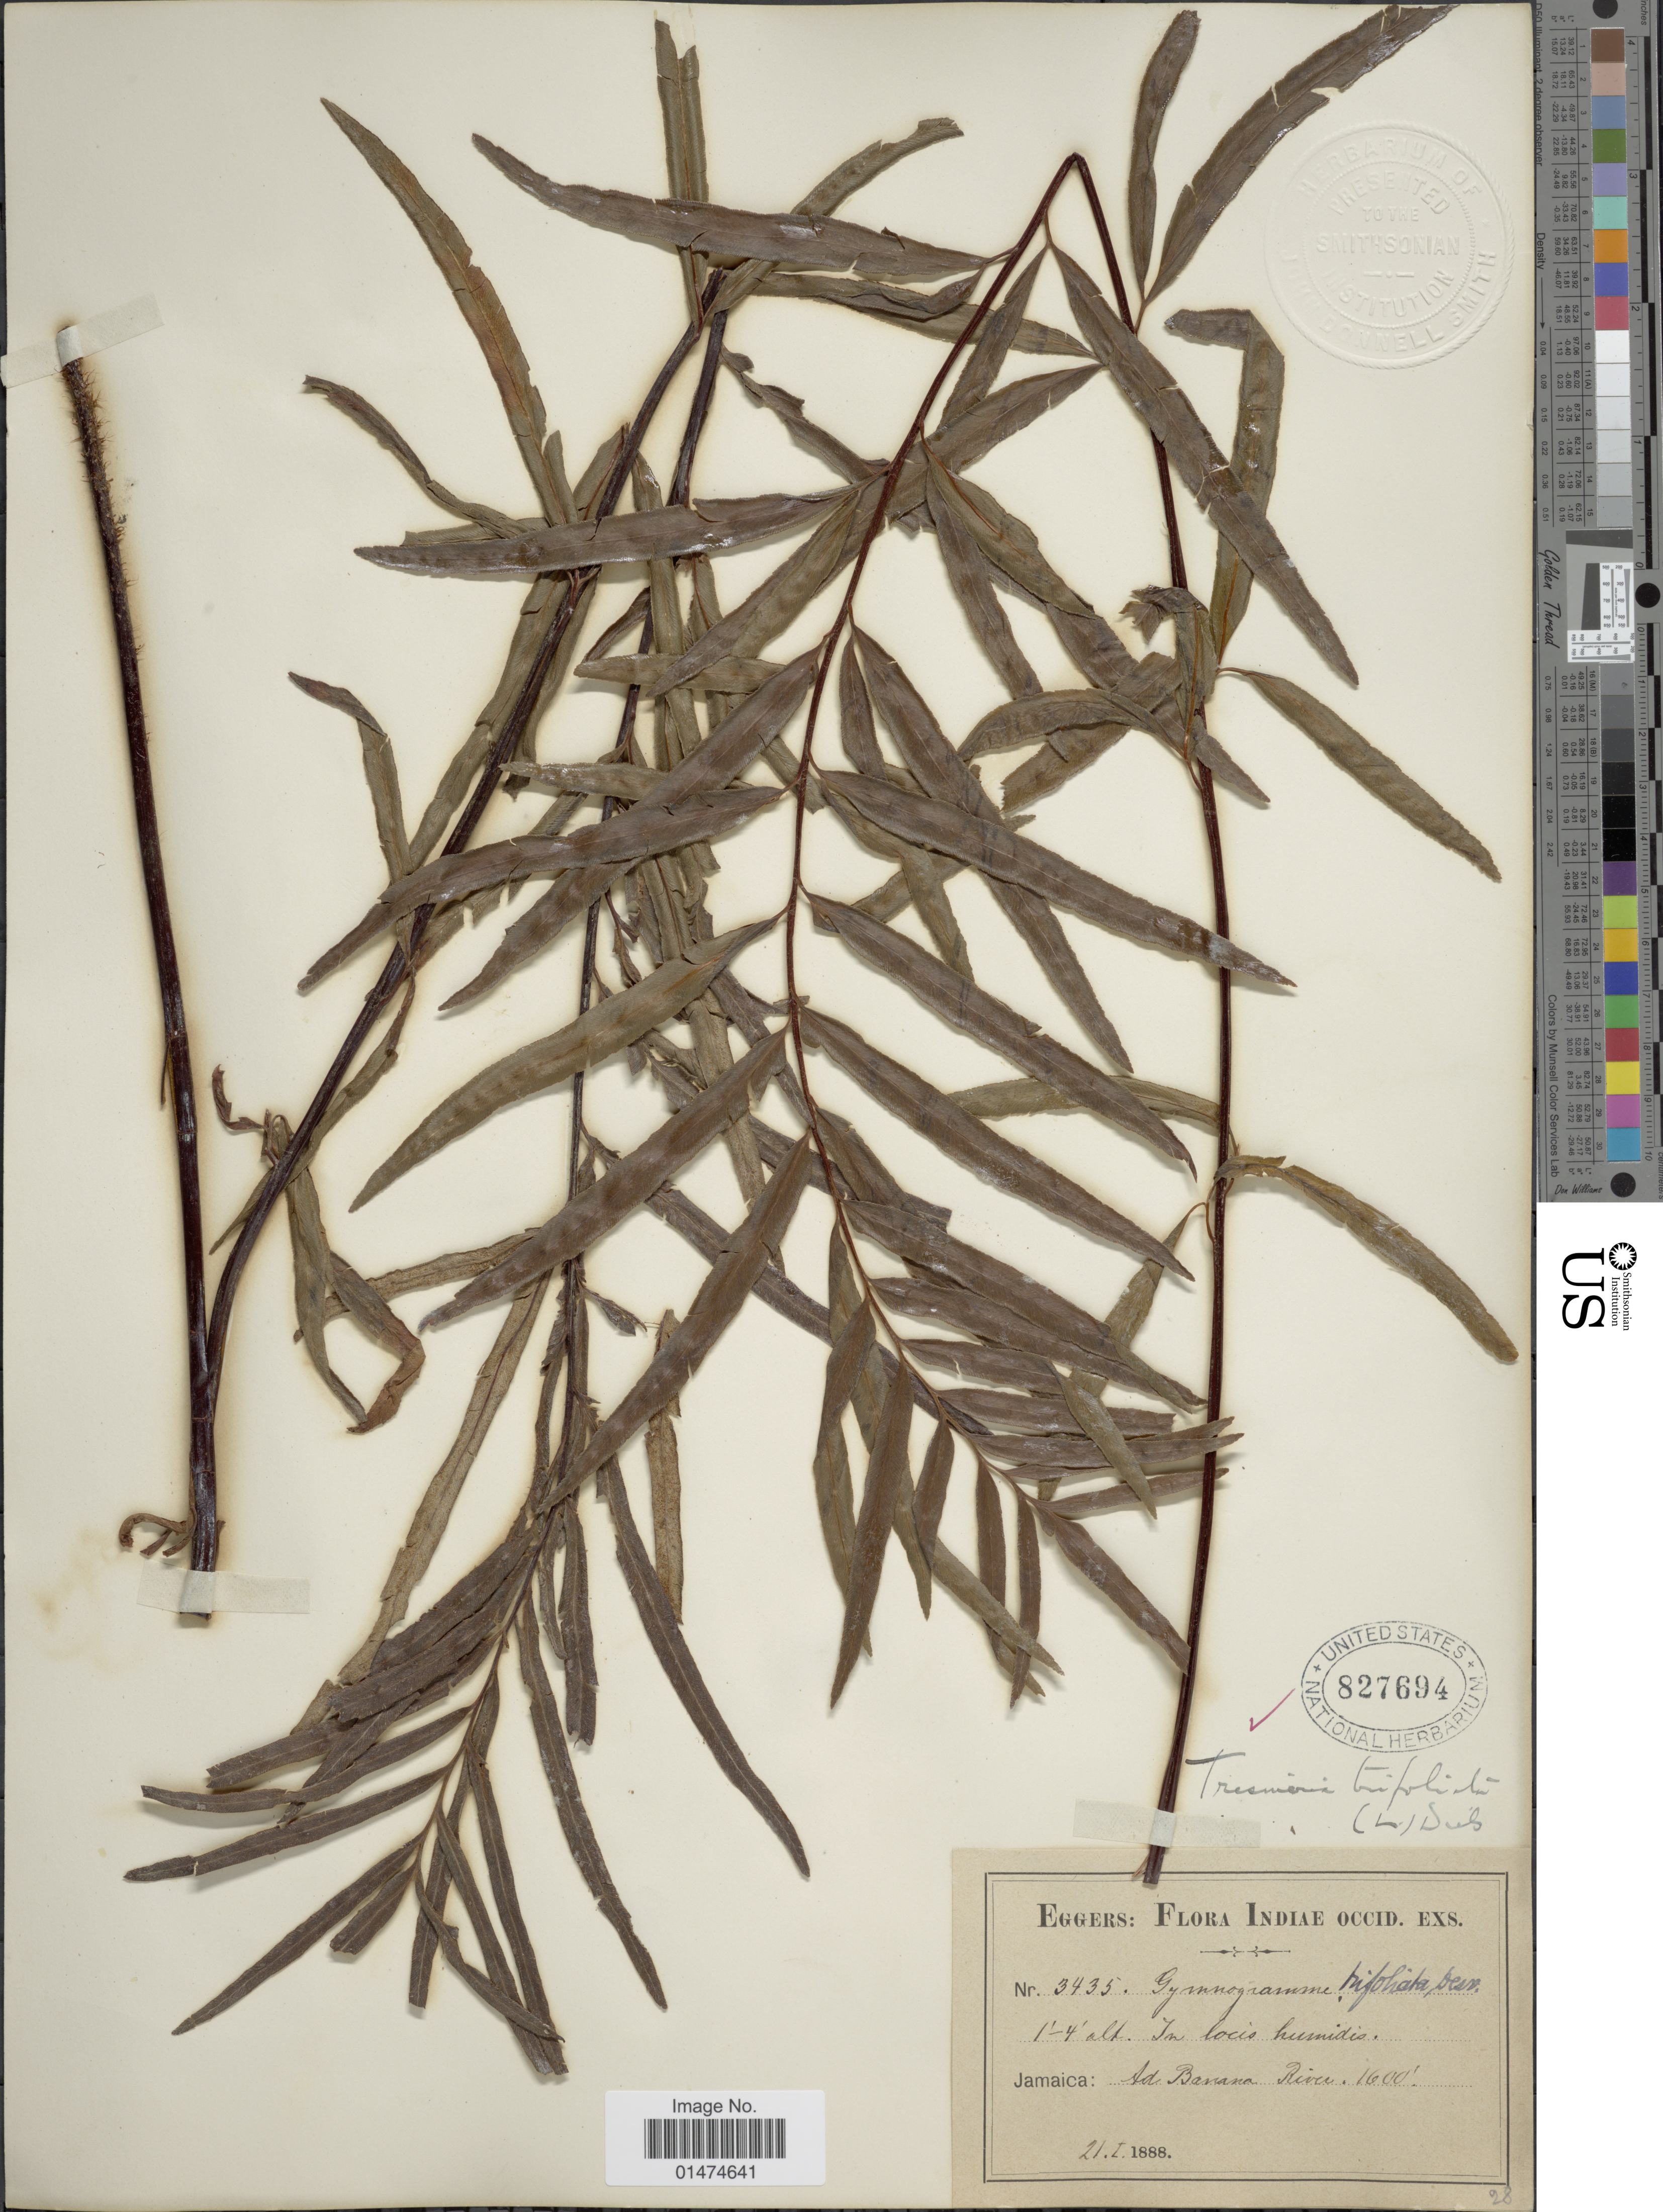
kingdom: Plantae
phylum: Tracheophyta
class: Polypodiopsida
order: Polypodiales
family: Pteridaceae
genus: Pityrogramma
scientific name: Pityrogramma trifoliata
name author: (L.) R.M. Tryon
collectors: -. Eggers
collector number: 3435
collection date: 1888-01-21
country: Jamaica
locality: Indiae Occid. Exs., Ad Banana River.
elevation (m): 488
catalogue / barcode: US 827694